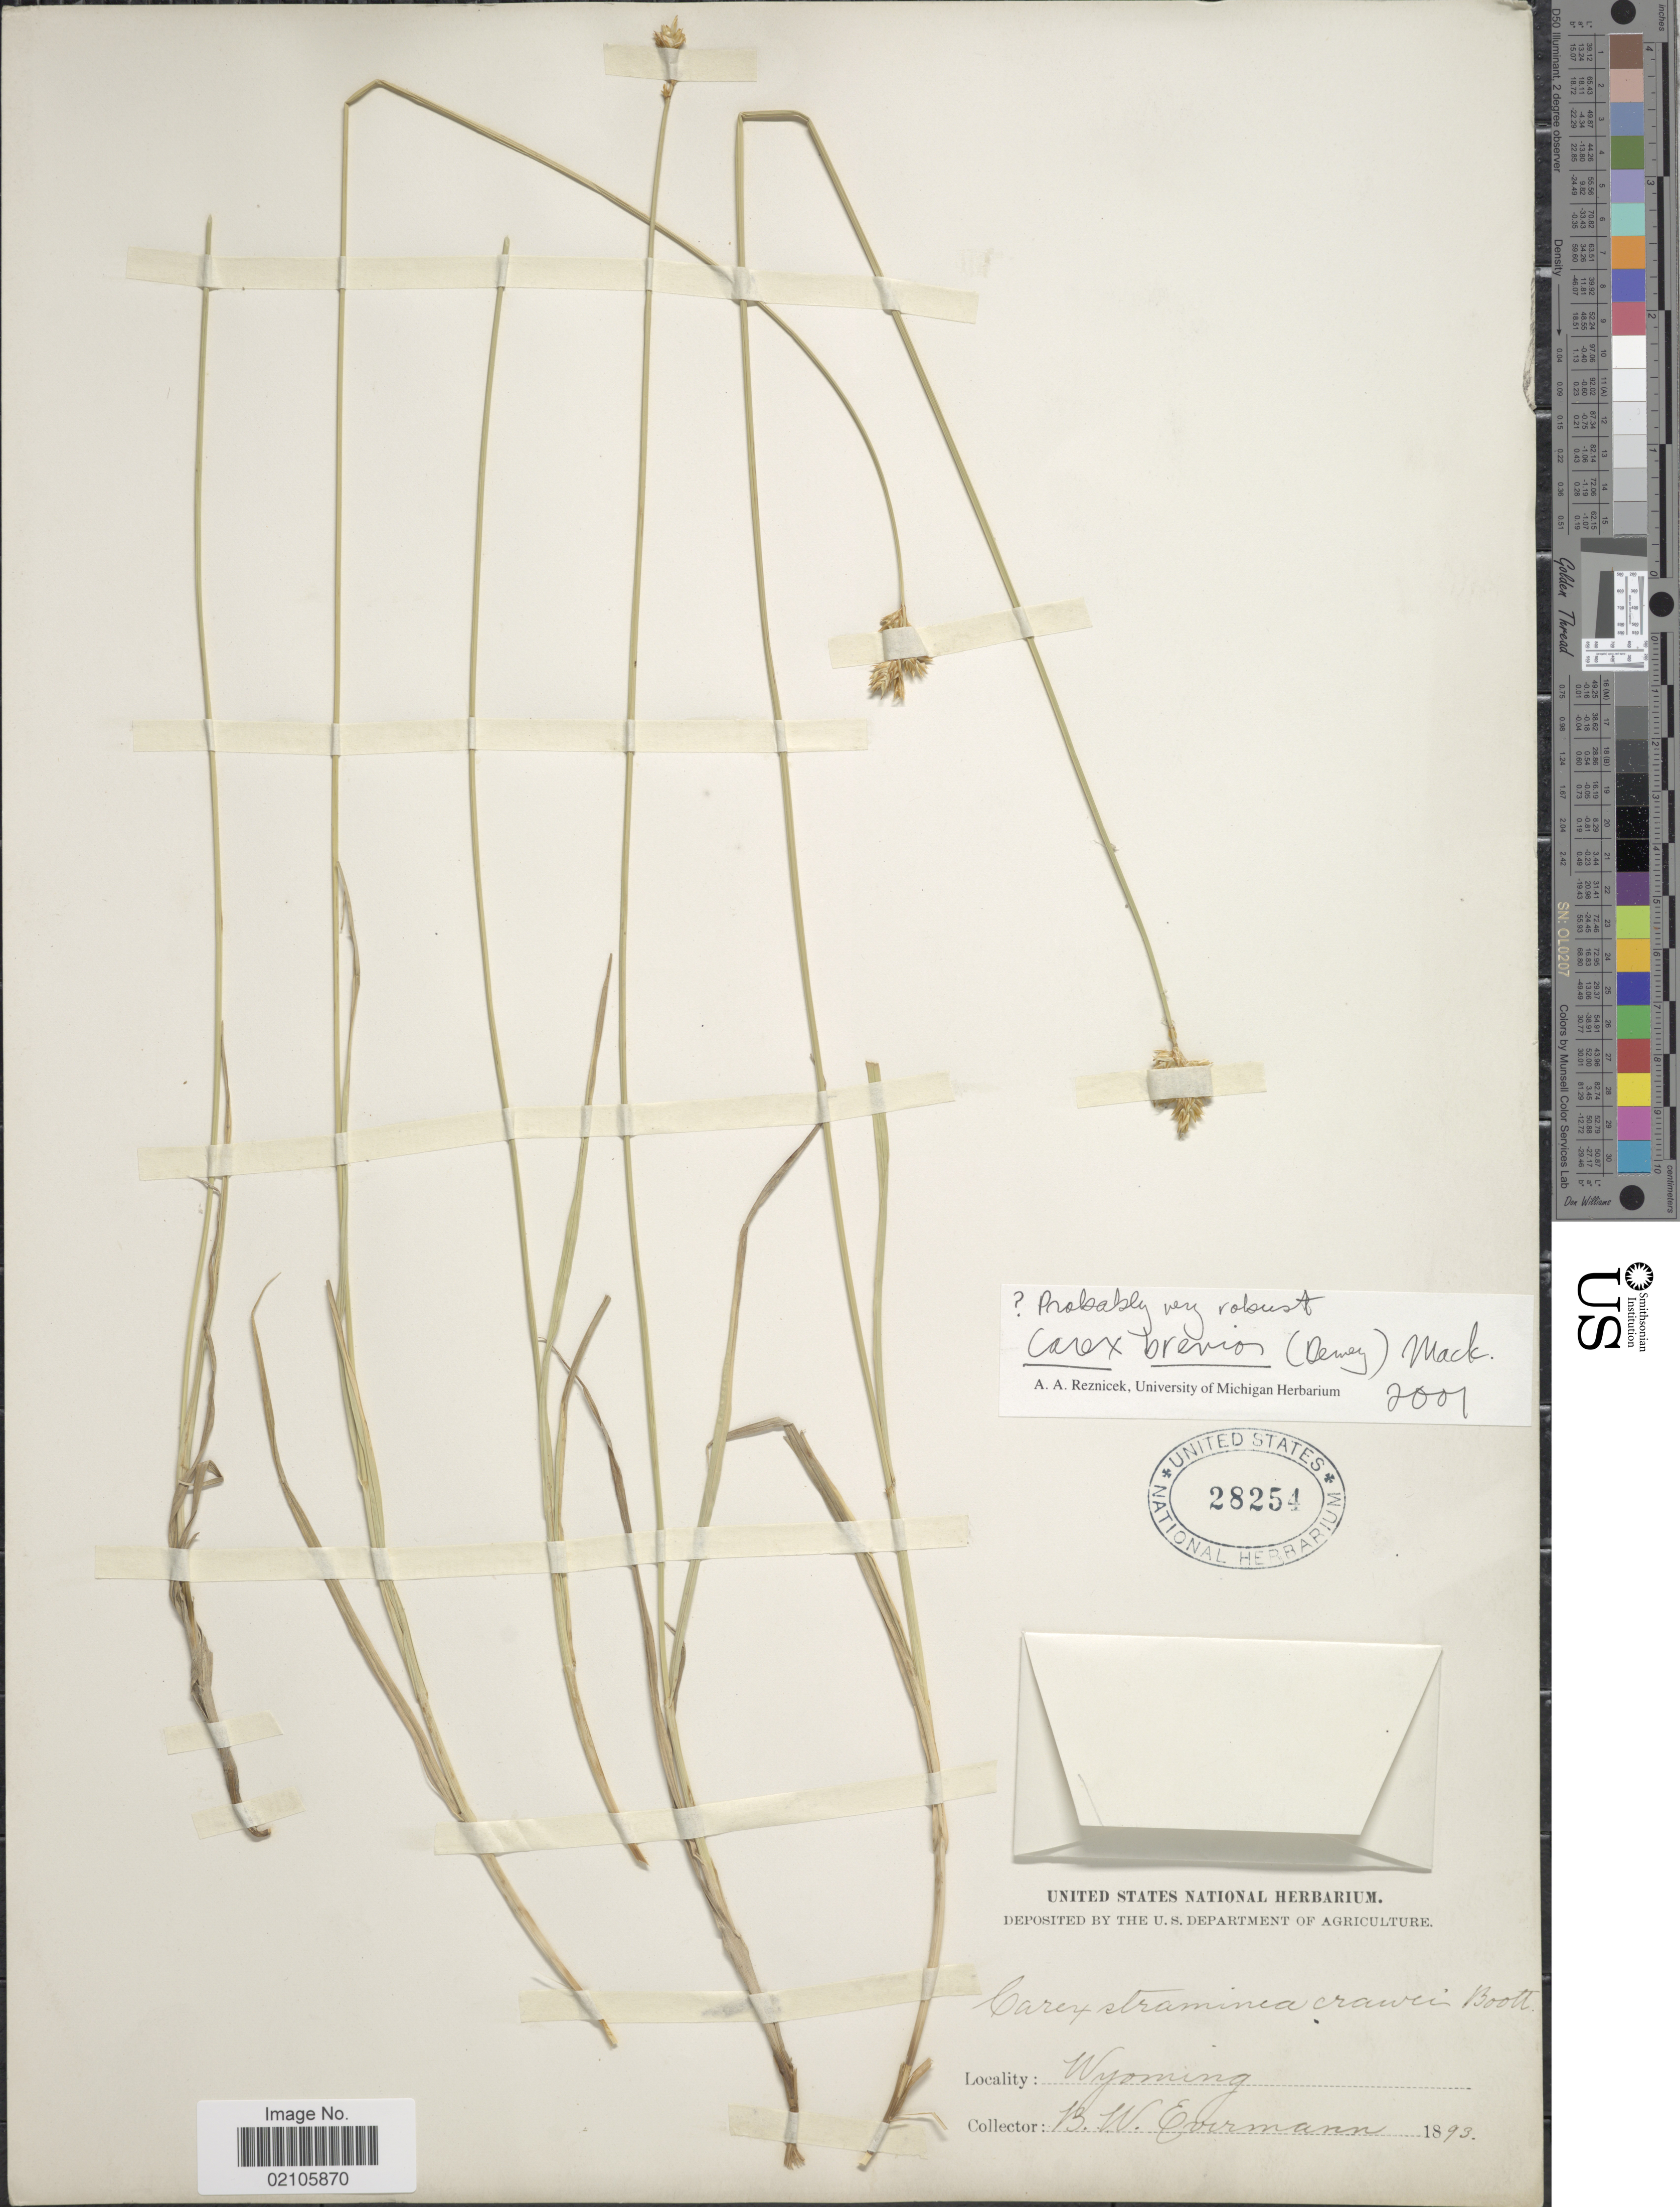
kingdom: Plantae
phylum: Tracheophyta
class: Liliopsida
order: Poales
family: Cyperaceae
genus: Carex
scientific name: Carex brevior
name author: (Dewey) Mack. ex Lunell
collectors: B. W. Evermann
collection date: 1893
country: United States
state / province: Wyoming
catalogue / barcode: US 28254